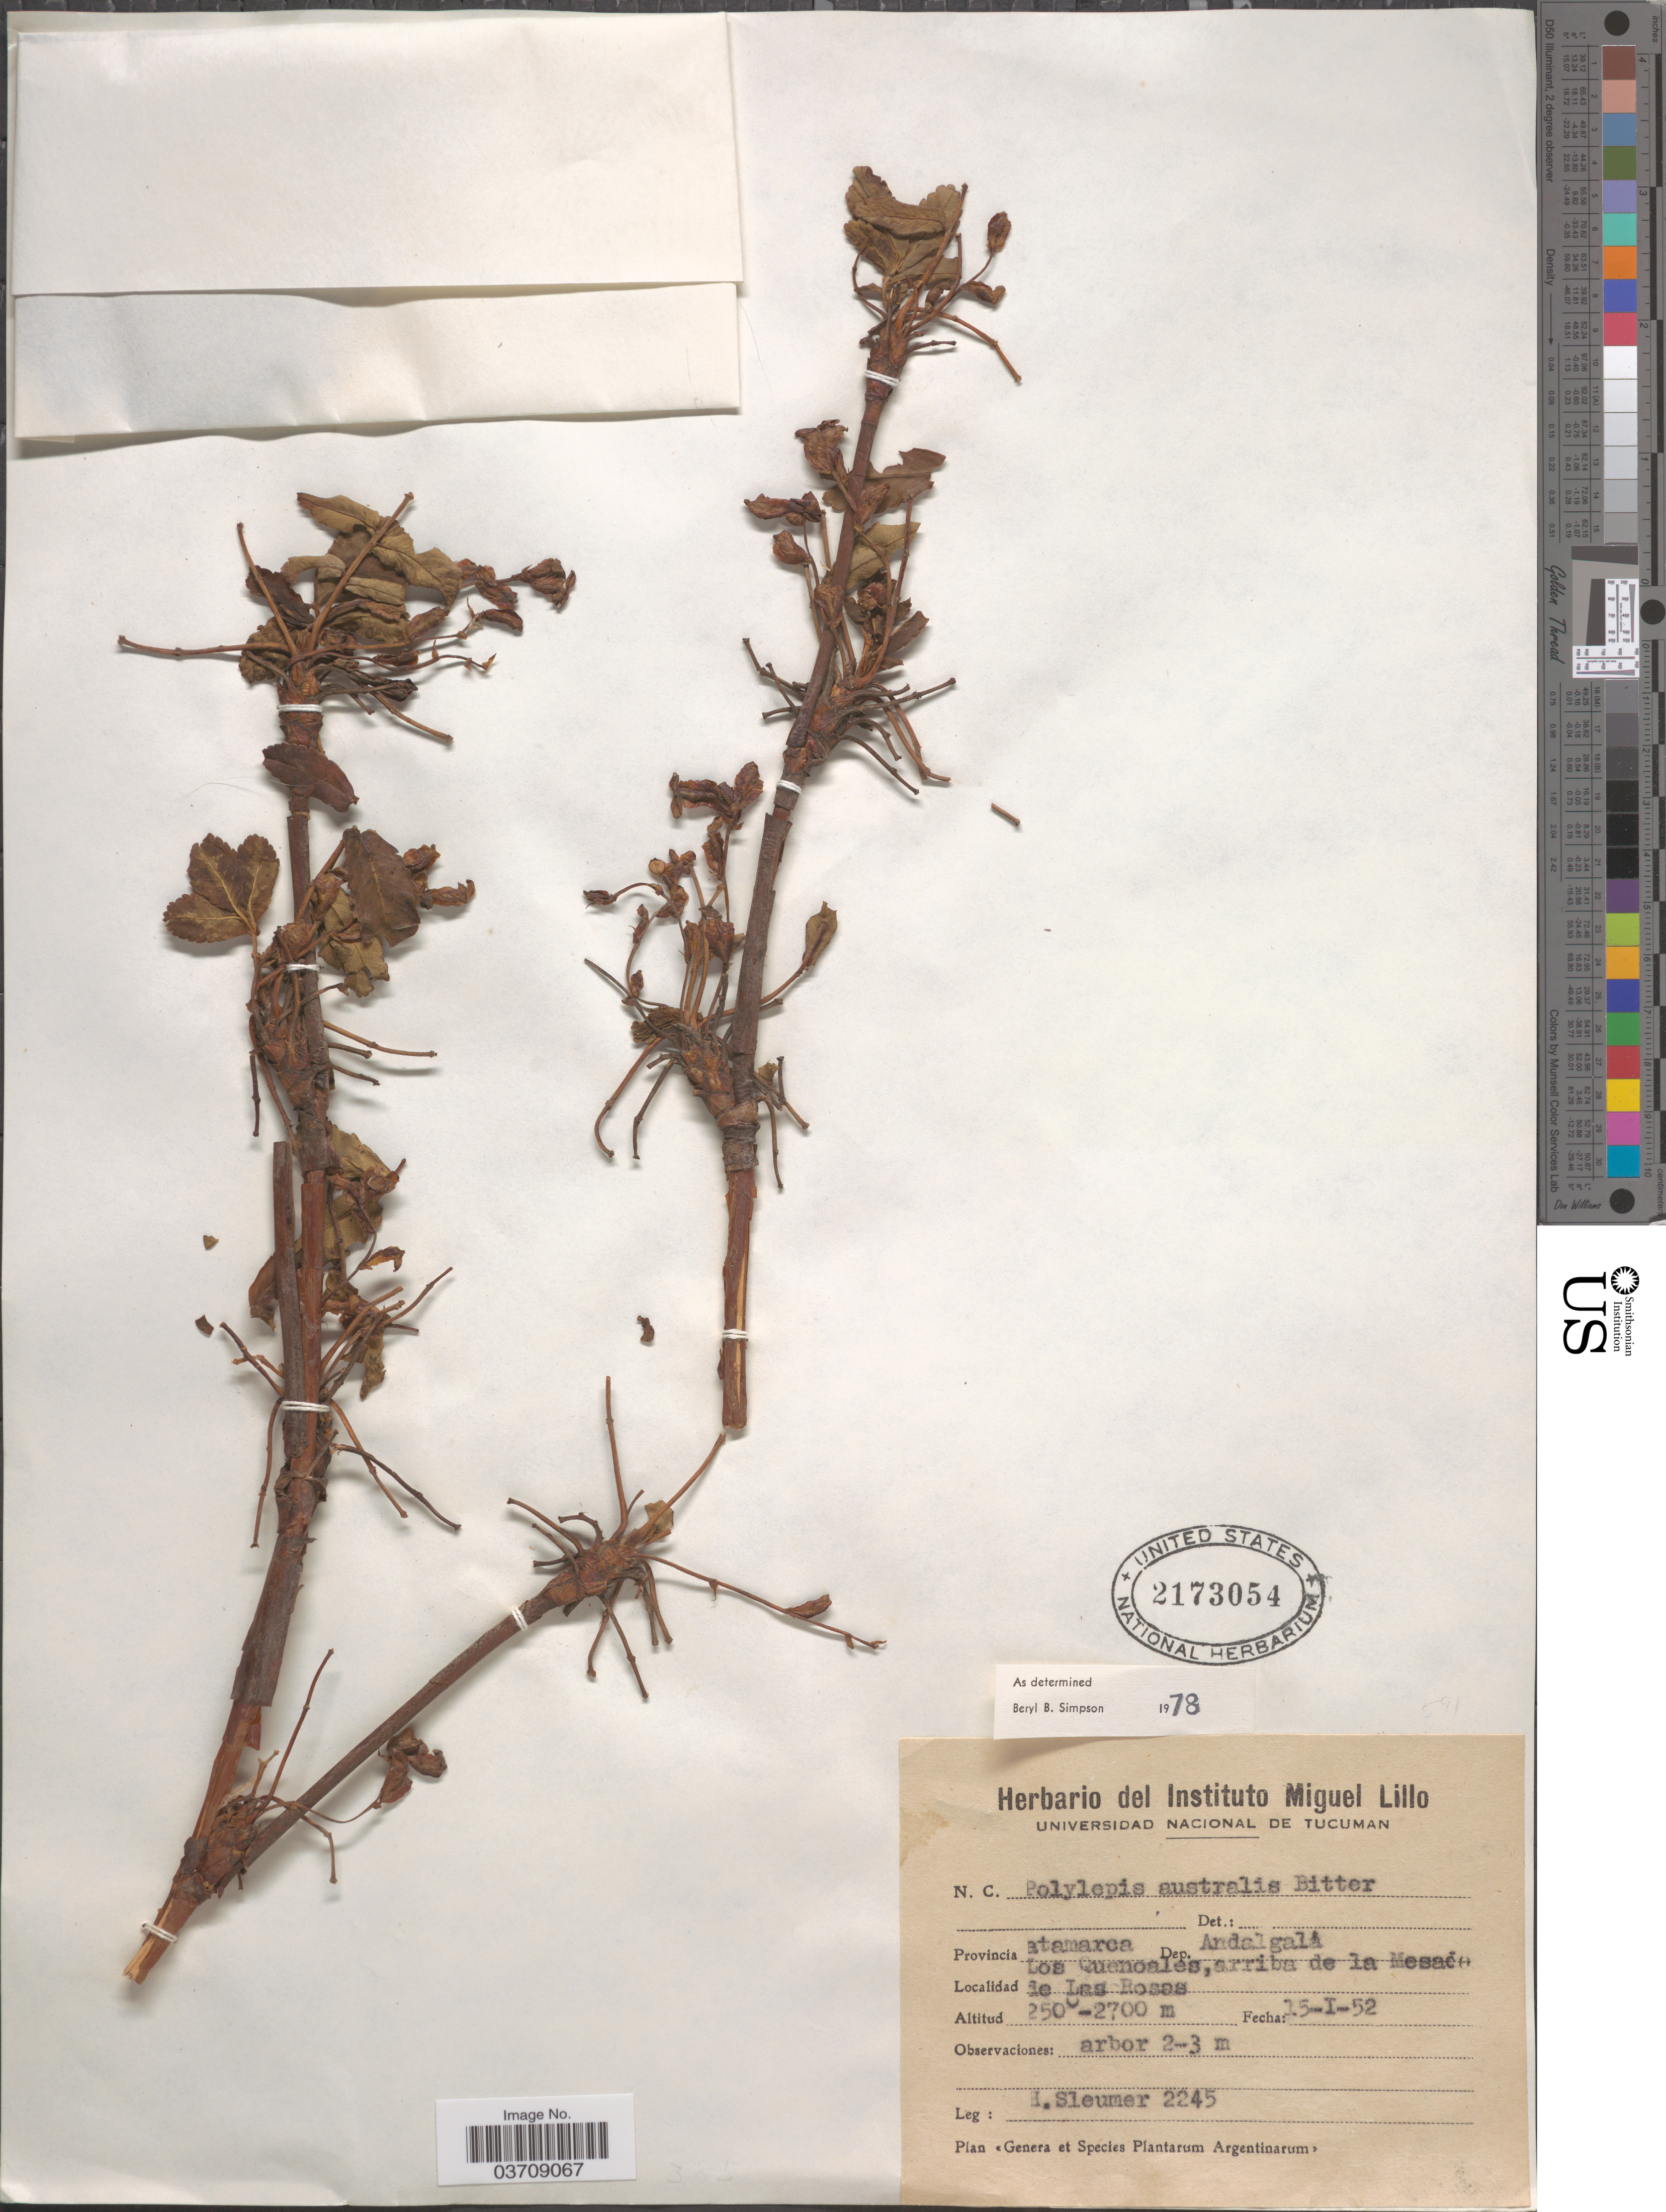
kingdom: Plantae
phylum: Tracheophyta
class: Magnoliopsida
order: Rosales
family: Rosaceae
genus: Polylepis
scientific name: Polylepis australis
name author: Bitter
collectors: H. O. Sleumer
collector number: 2245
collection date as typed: Transcribed d/m/y: 15/2/52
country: Argentina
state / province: Catamarca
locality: Dep. Andalgalá. Los Quenoales, arriba de la Mesado de Las Rosas.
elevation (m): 250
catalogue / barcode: US 2173054